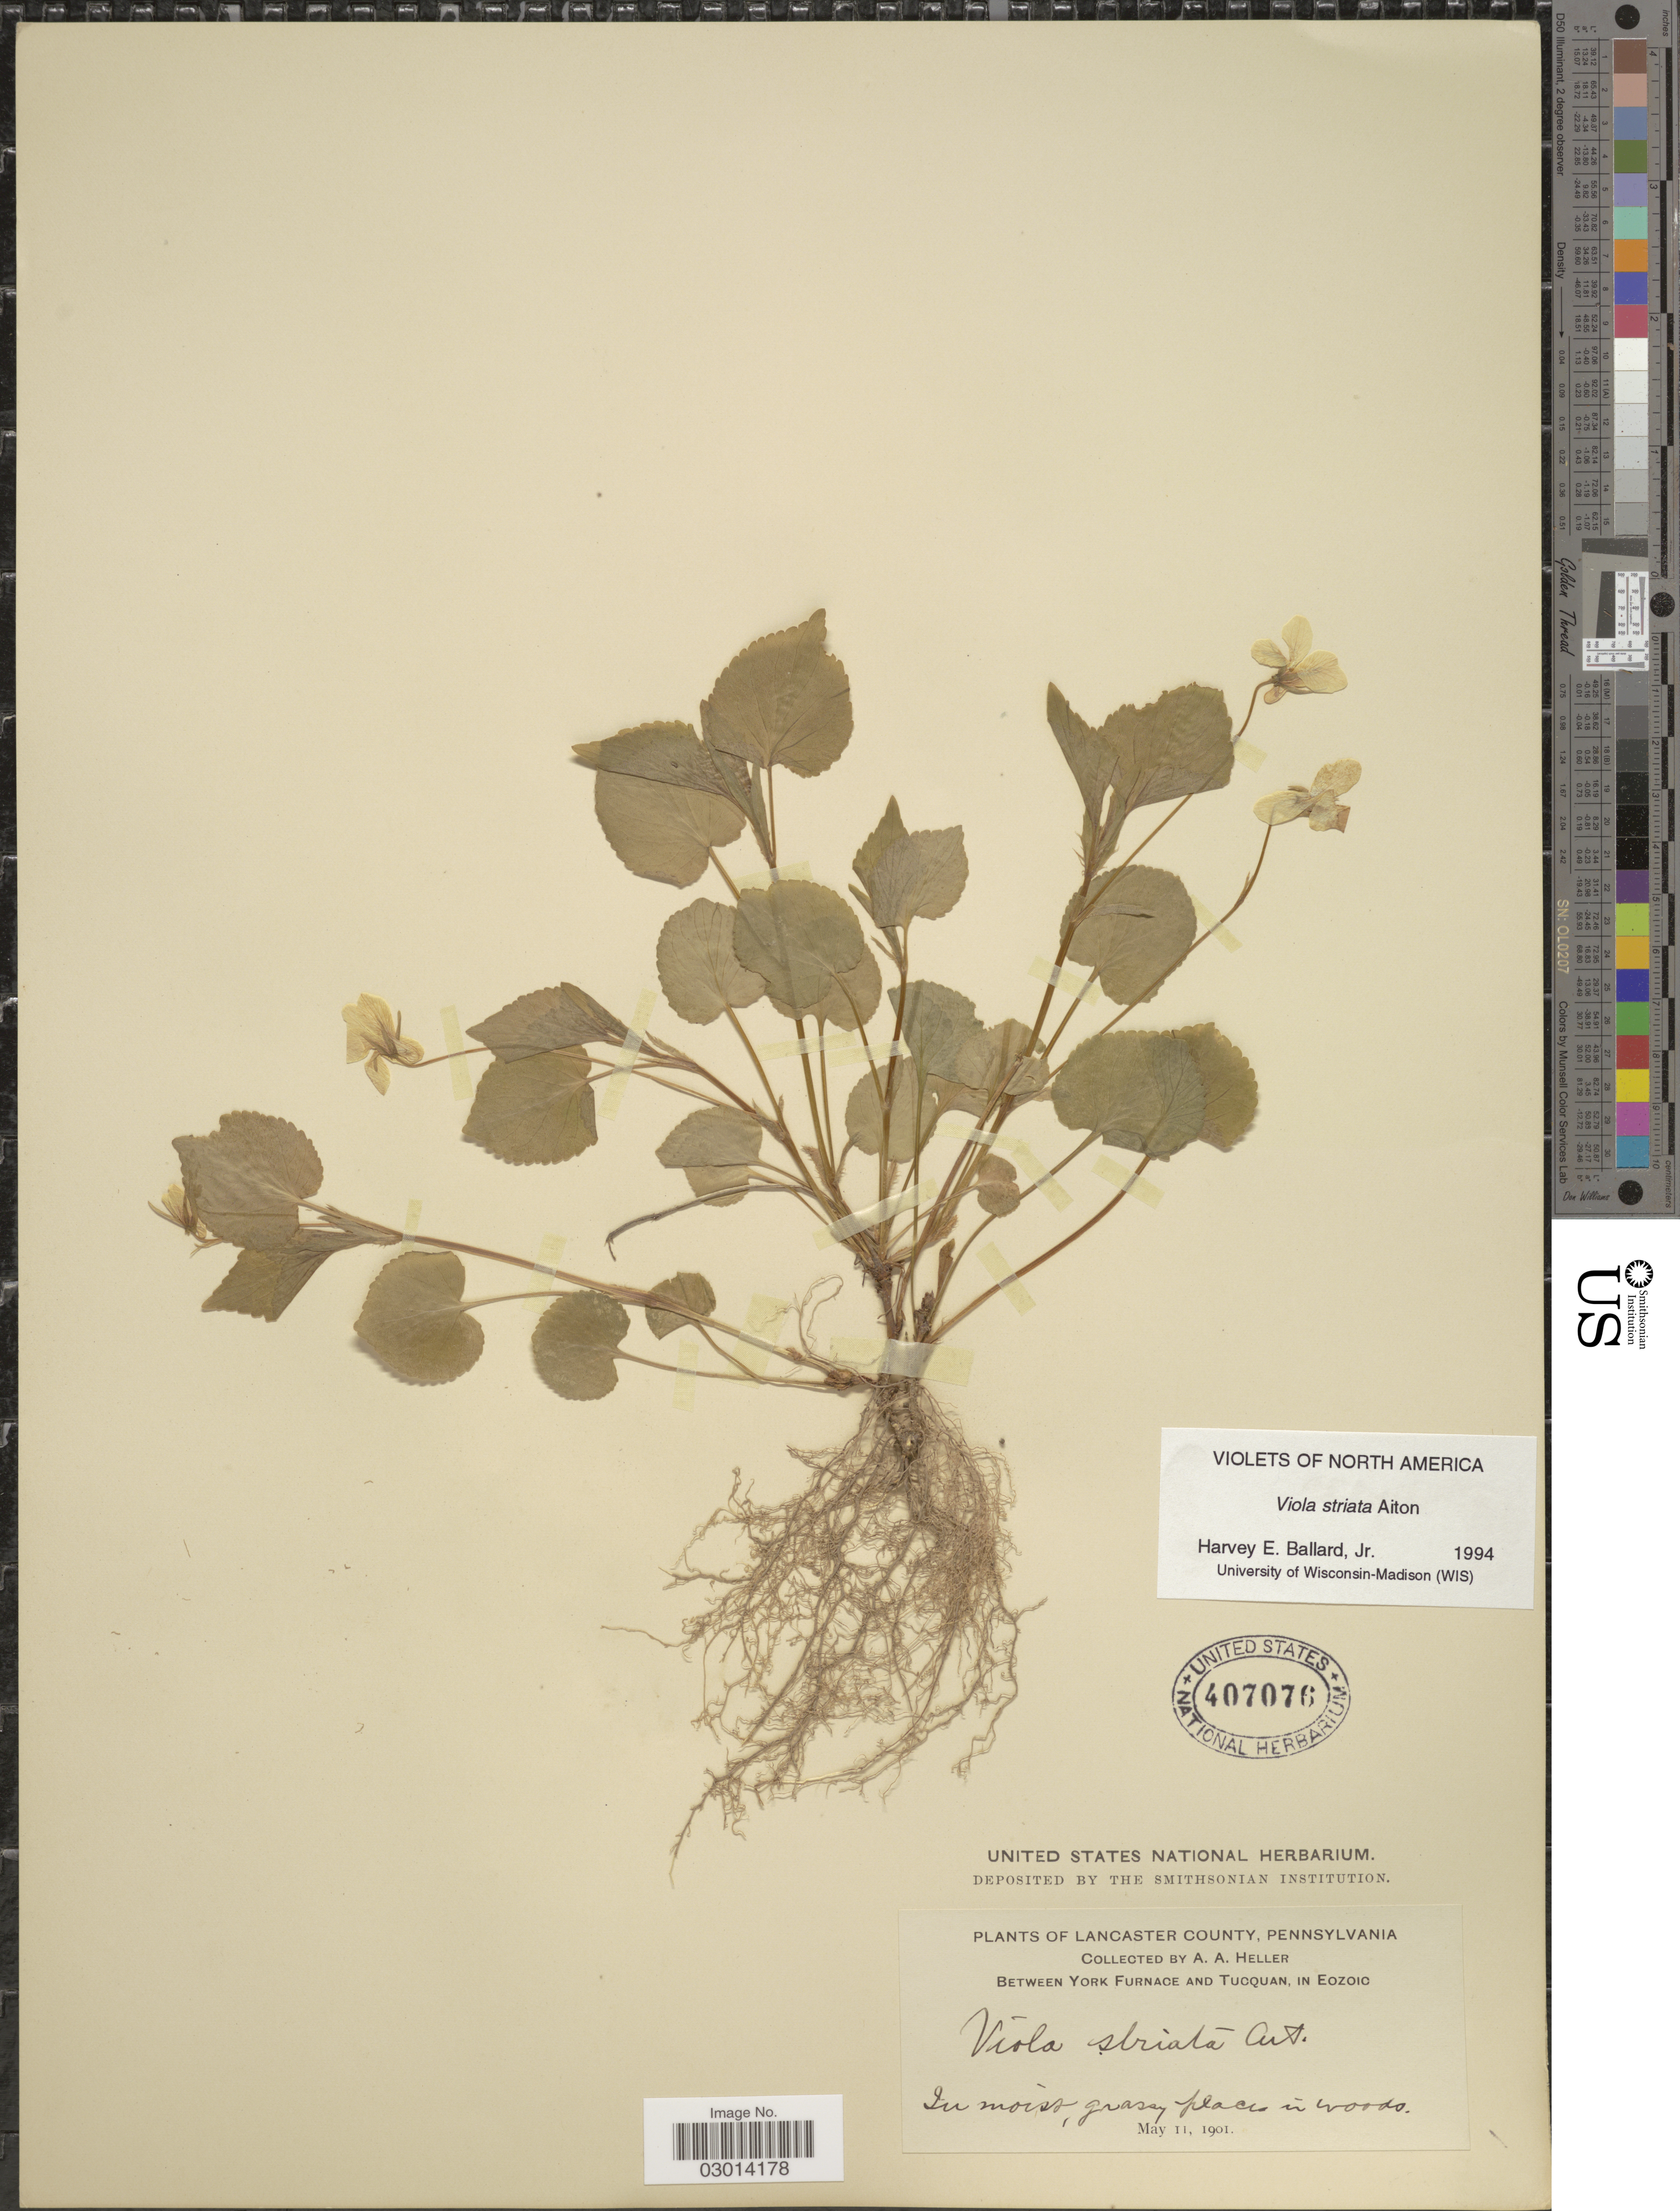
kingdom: Plantae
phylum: Tracheophyta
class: Magnoliopsida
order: Malpighiales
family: Violaceae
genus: Viola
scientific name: Viola rostrata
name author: Pursh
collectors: A. A. Heller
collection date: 1901-05-11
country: United States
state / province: Pennsylvania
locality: Lancaster County. Between York Furnace and Tucquain, in Eozoic.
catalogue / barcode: US 407076